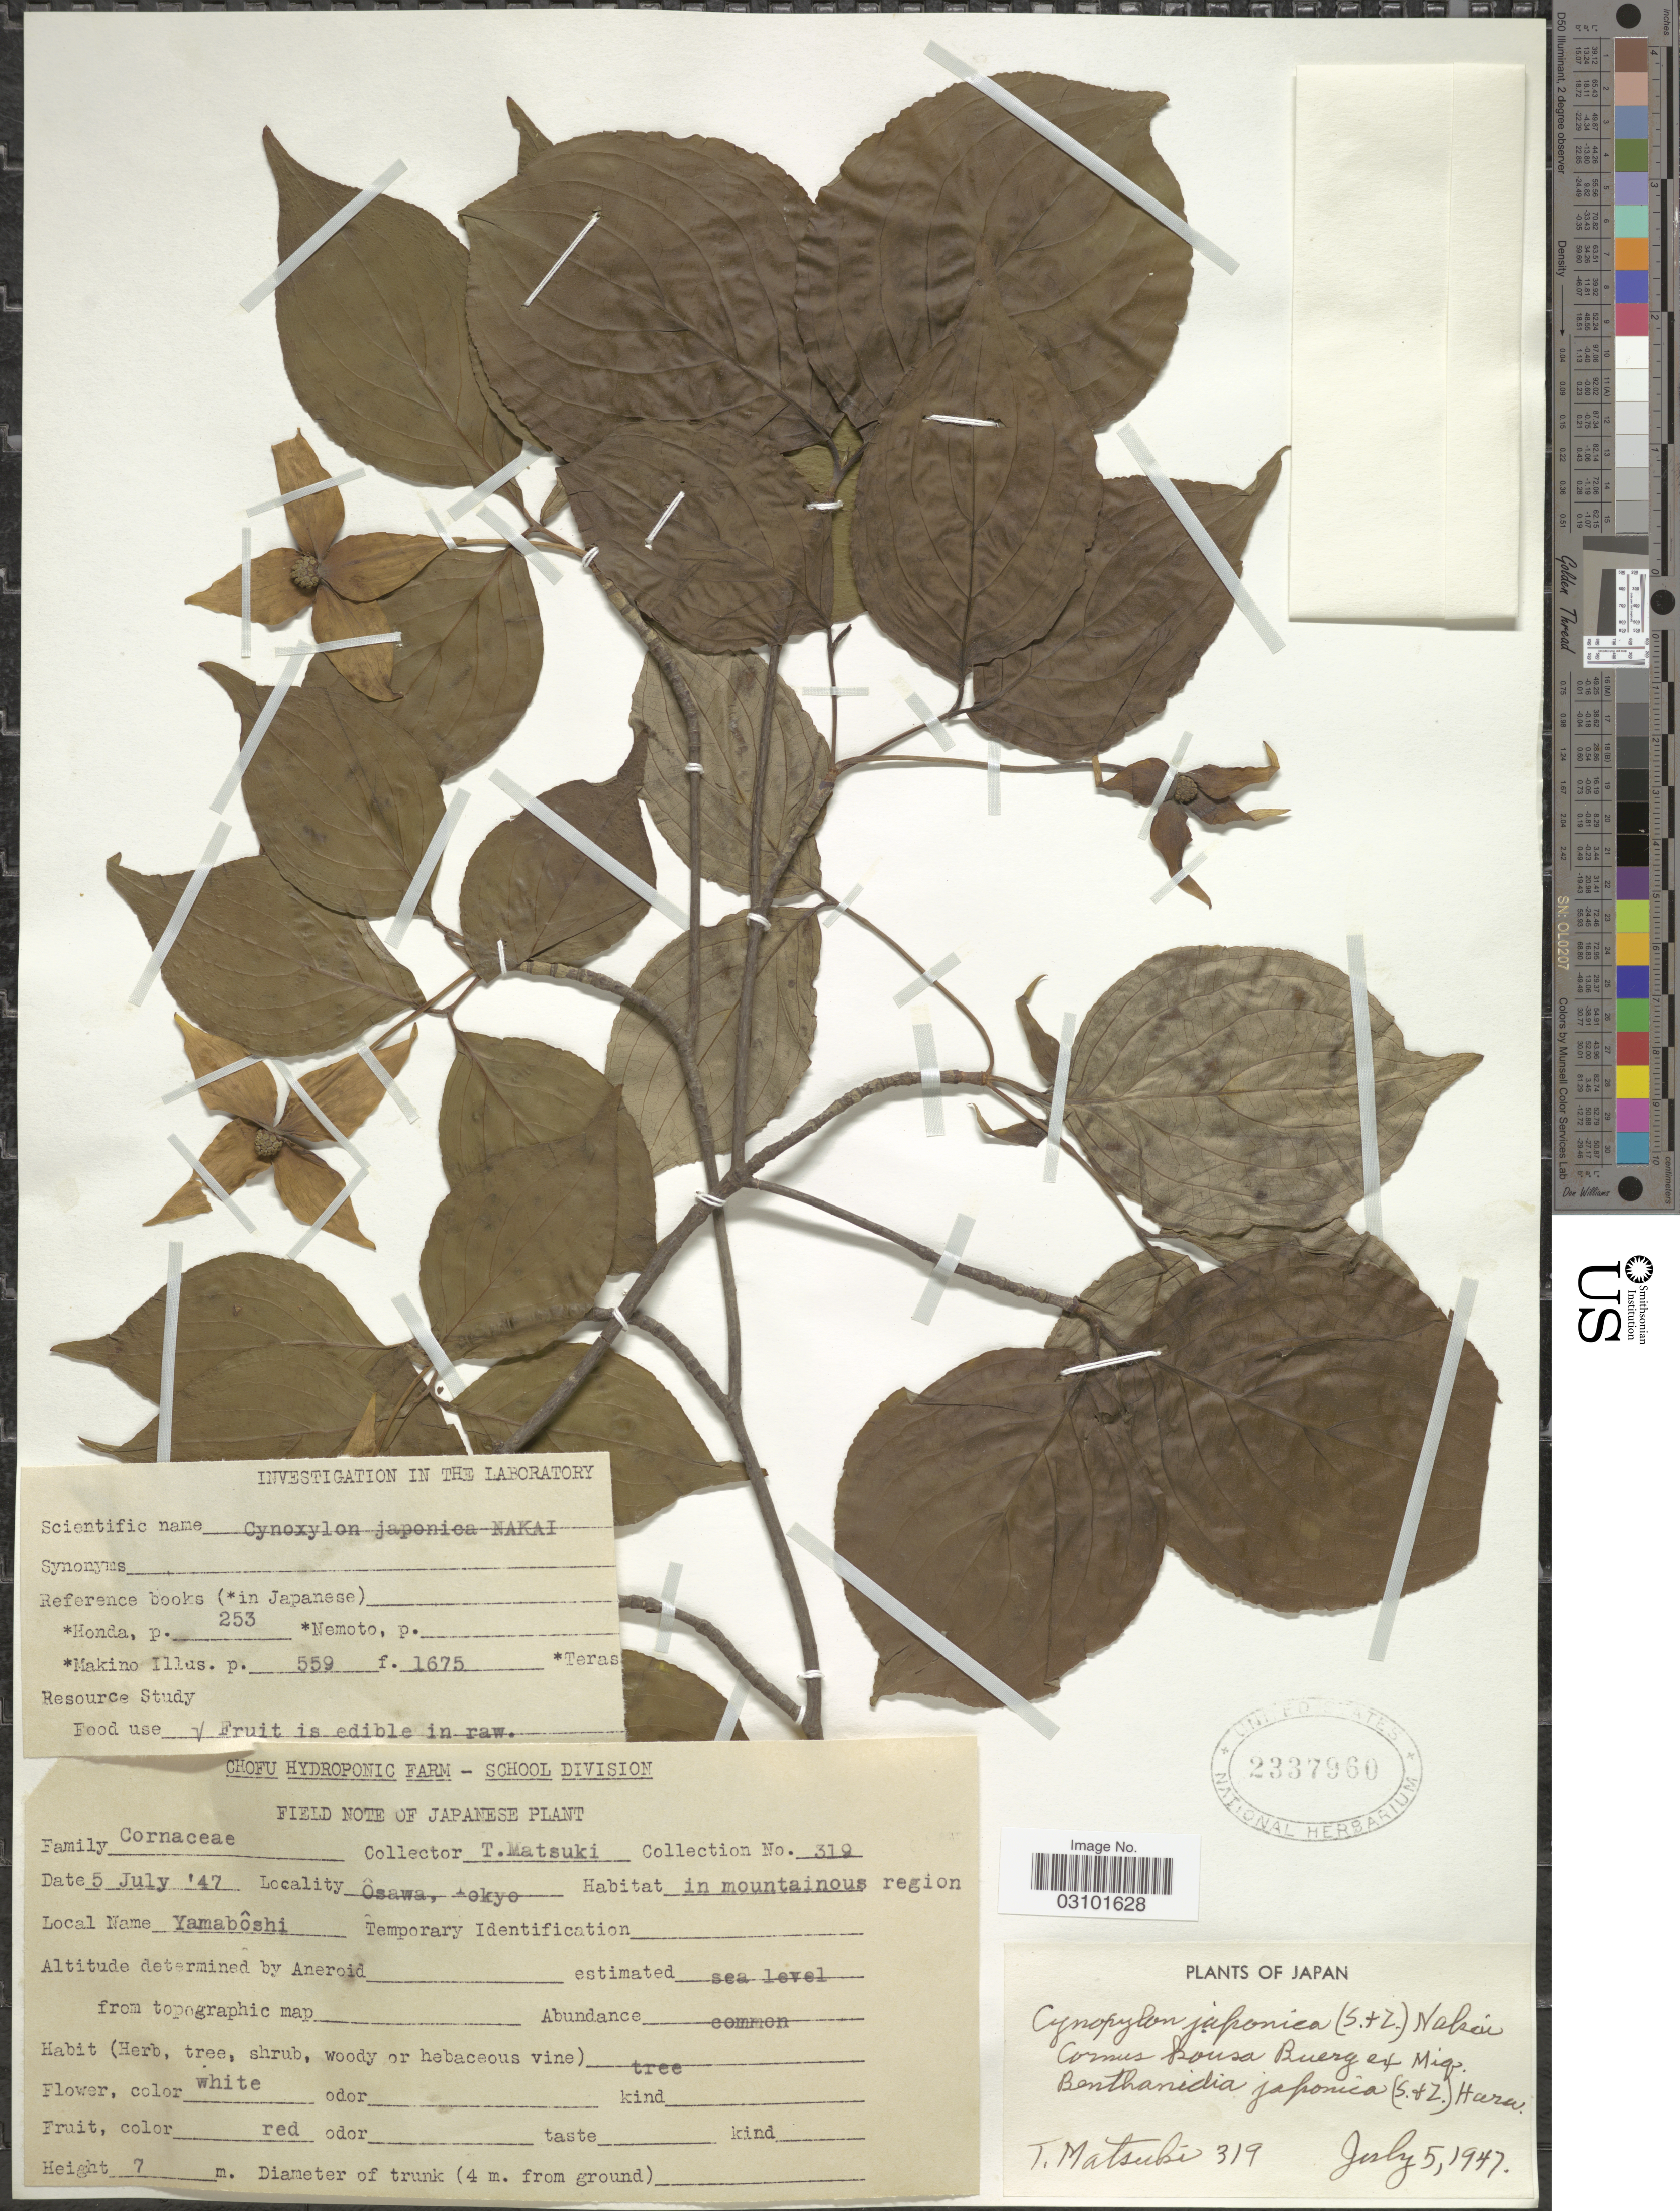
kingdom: Plantae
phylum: Tracheophyta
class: Magnoliopsida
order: Cornales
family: Cornaceae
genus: Cornus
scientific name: Cornus kousa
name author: F. Buerger ex Miq.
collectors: T. Matsuki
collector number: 319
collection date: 1947-07-05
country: Japan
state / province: Tokyo, Federal City of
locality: Ôsawa, Tokyo, in mountainous region.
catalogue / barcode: US 2337960